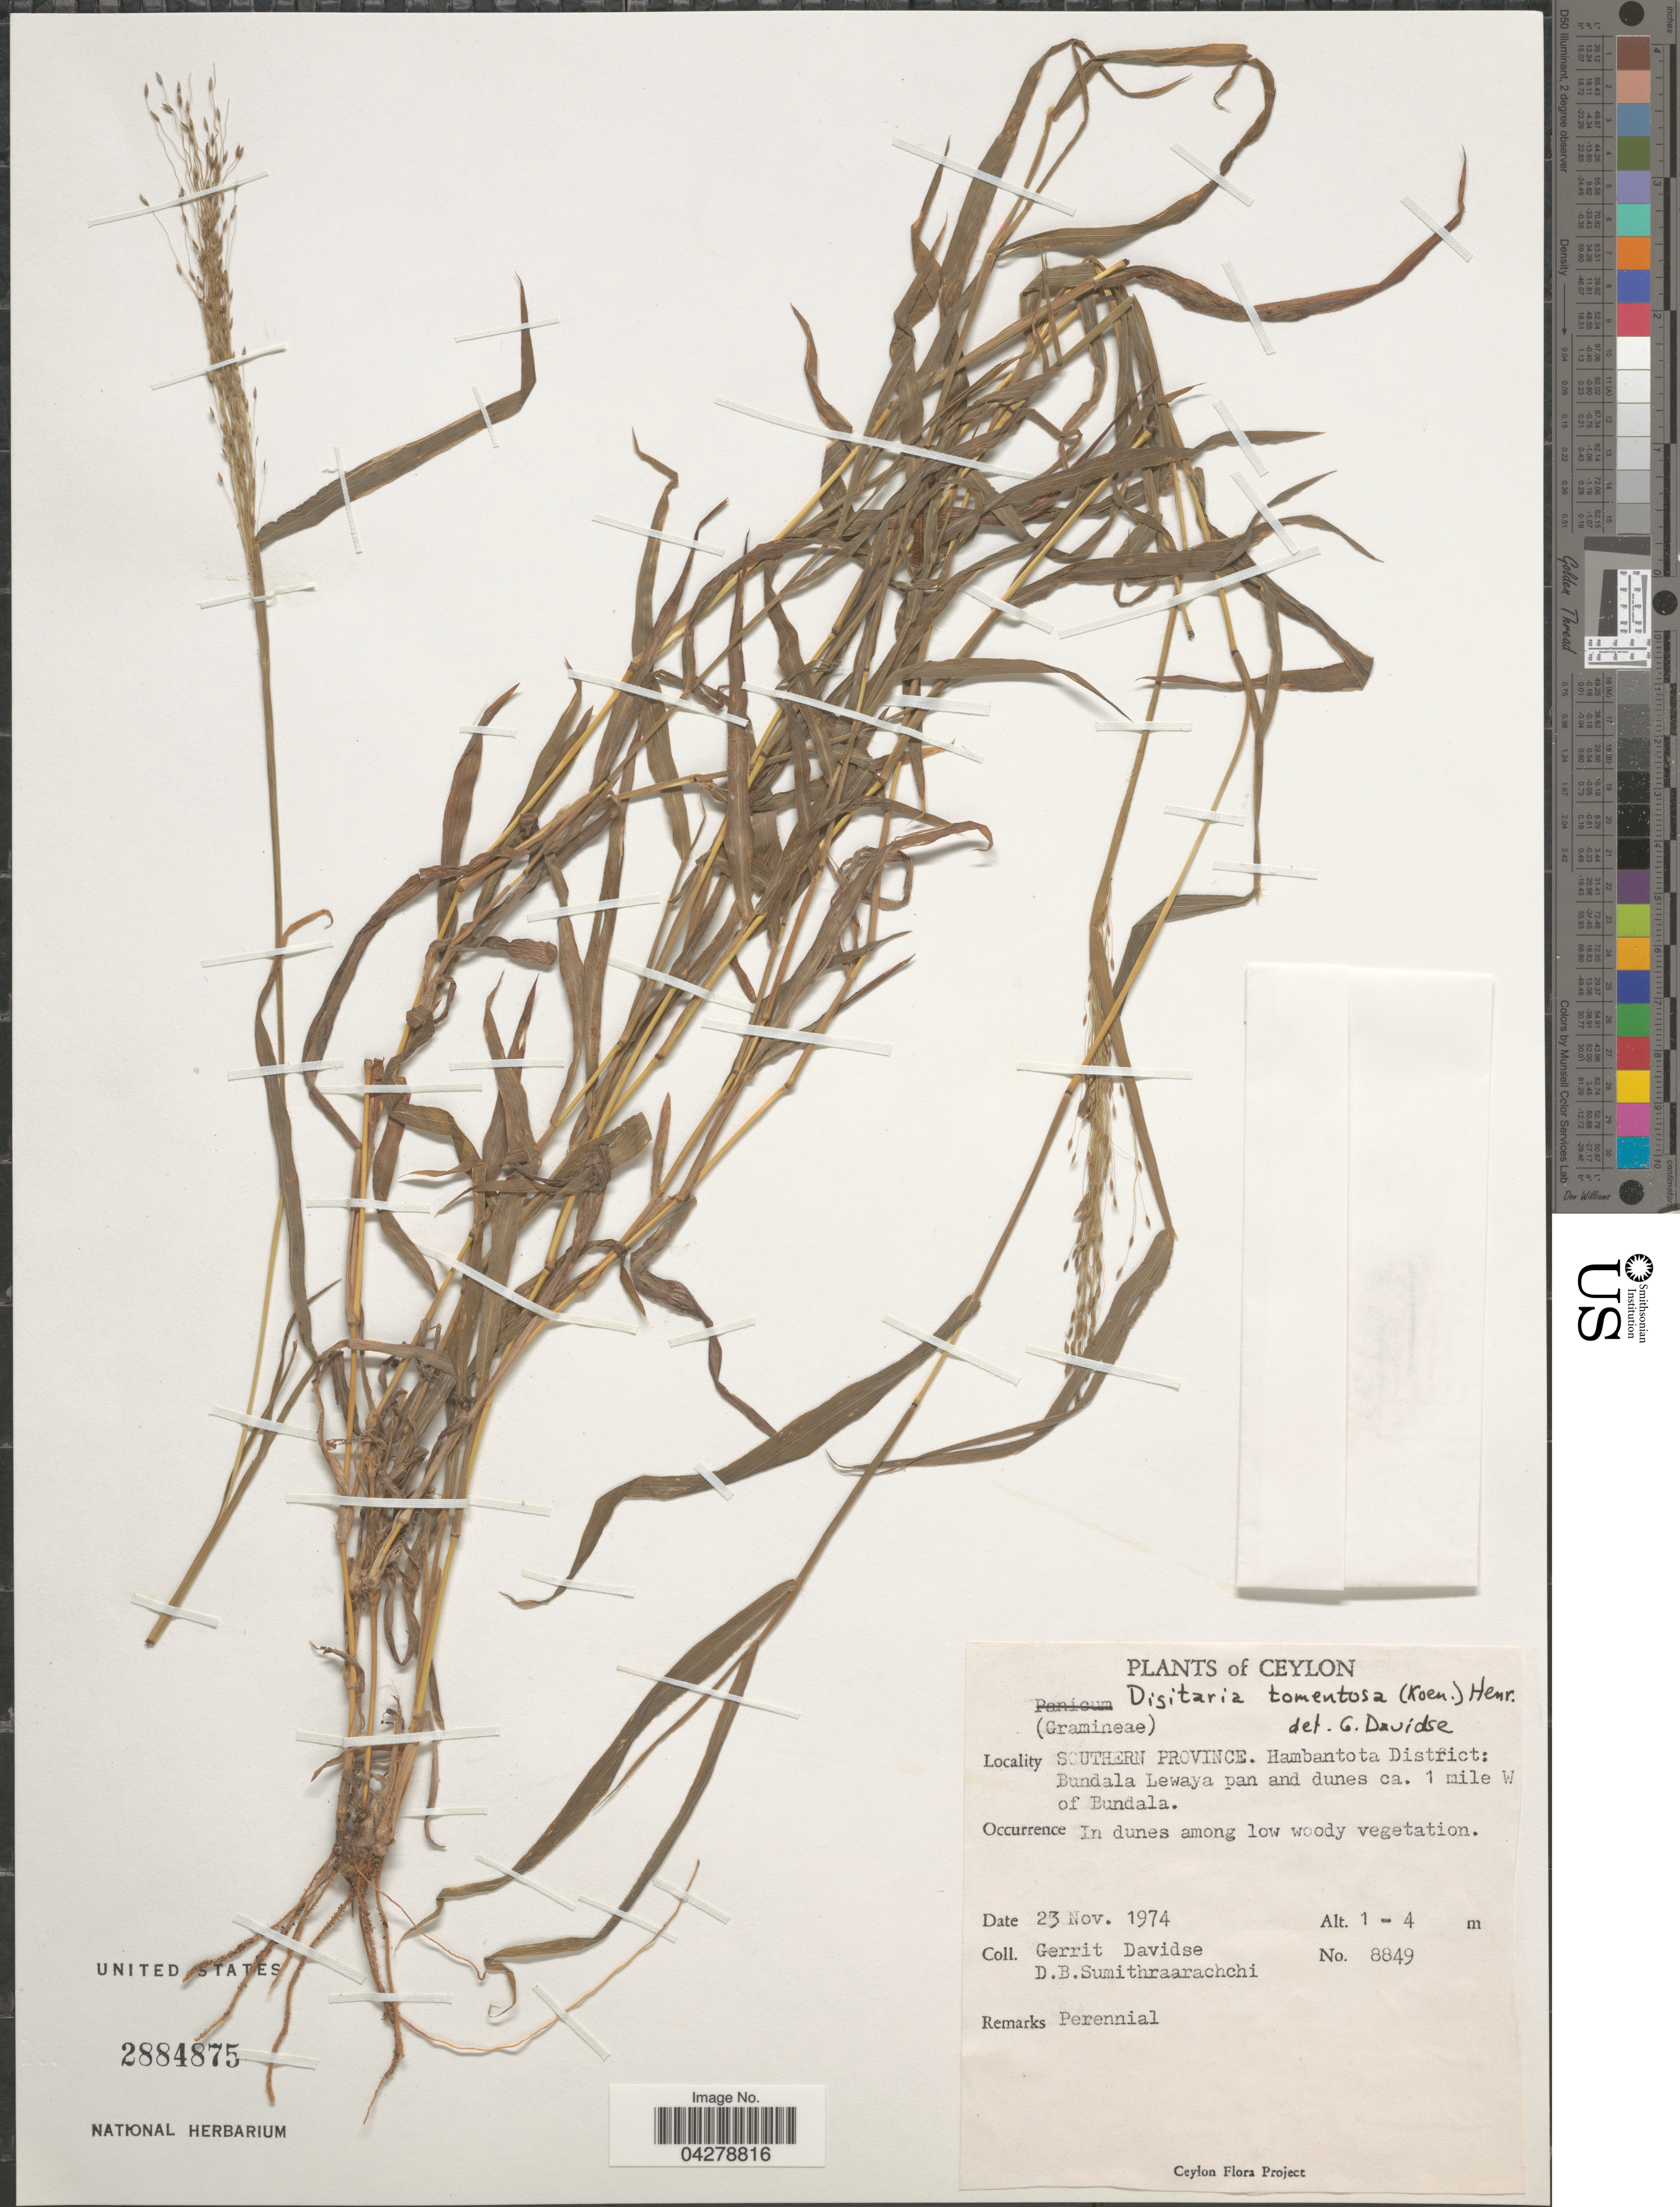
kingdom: Plantae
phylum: Tracheophyta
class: Liliopsida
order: Poales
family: Poaceae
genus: Digitaria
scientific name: Digitaria tomentosa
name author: (J. Koenig ex Rottler) Henr.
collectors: G. Davidse & D. B. Sumithraarachchi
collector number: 8849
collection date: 1974-11-23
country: Sri Lanka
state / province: Southern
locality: Ceylon. Hambantota District: Bundala Lewaya pan and dunes ca. 1 mile W of Bundala.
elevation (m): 1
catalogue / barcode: US 2884875